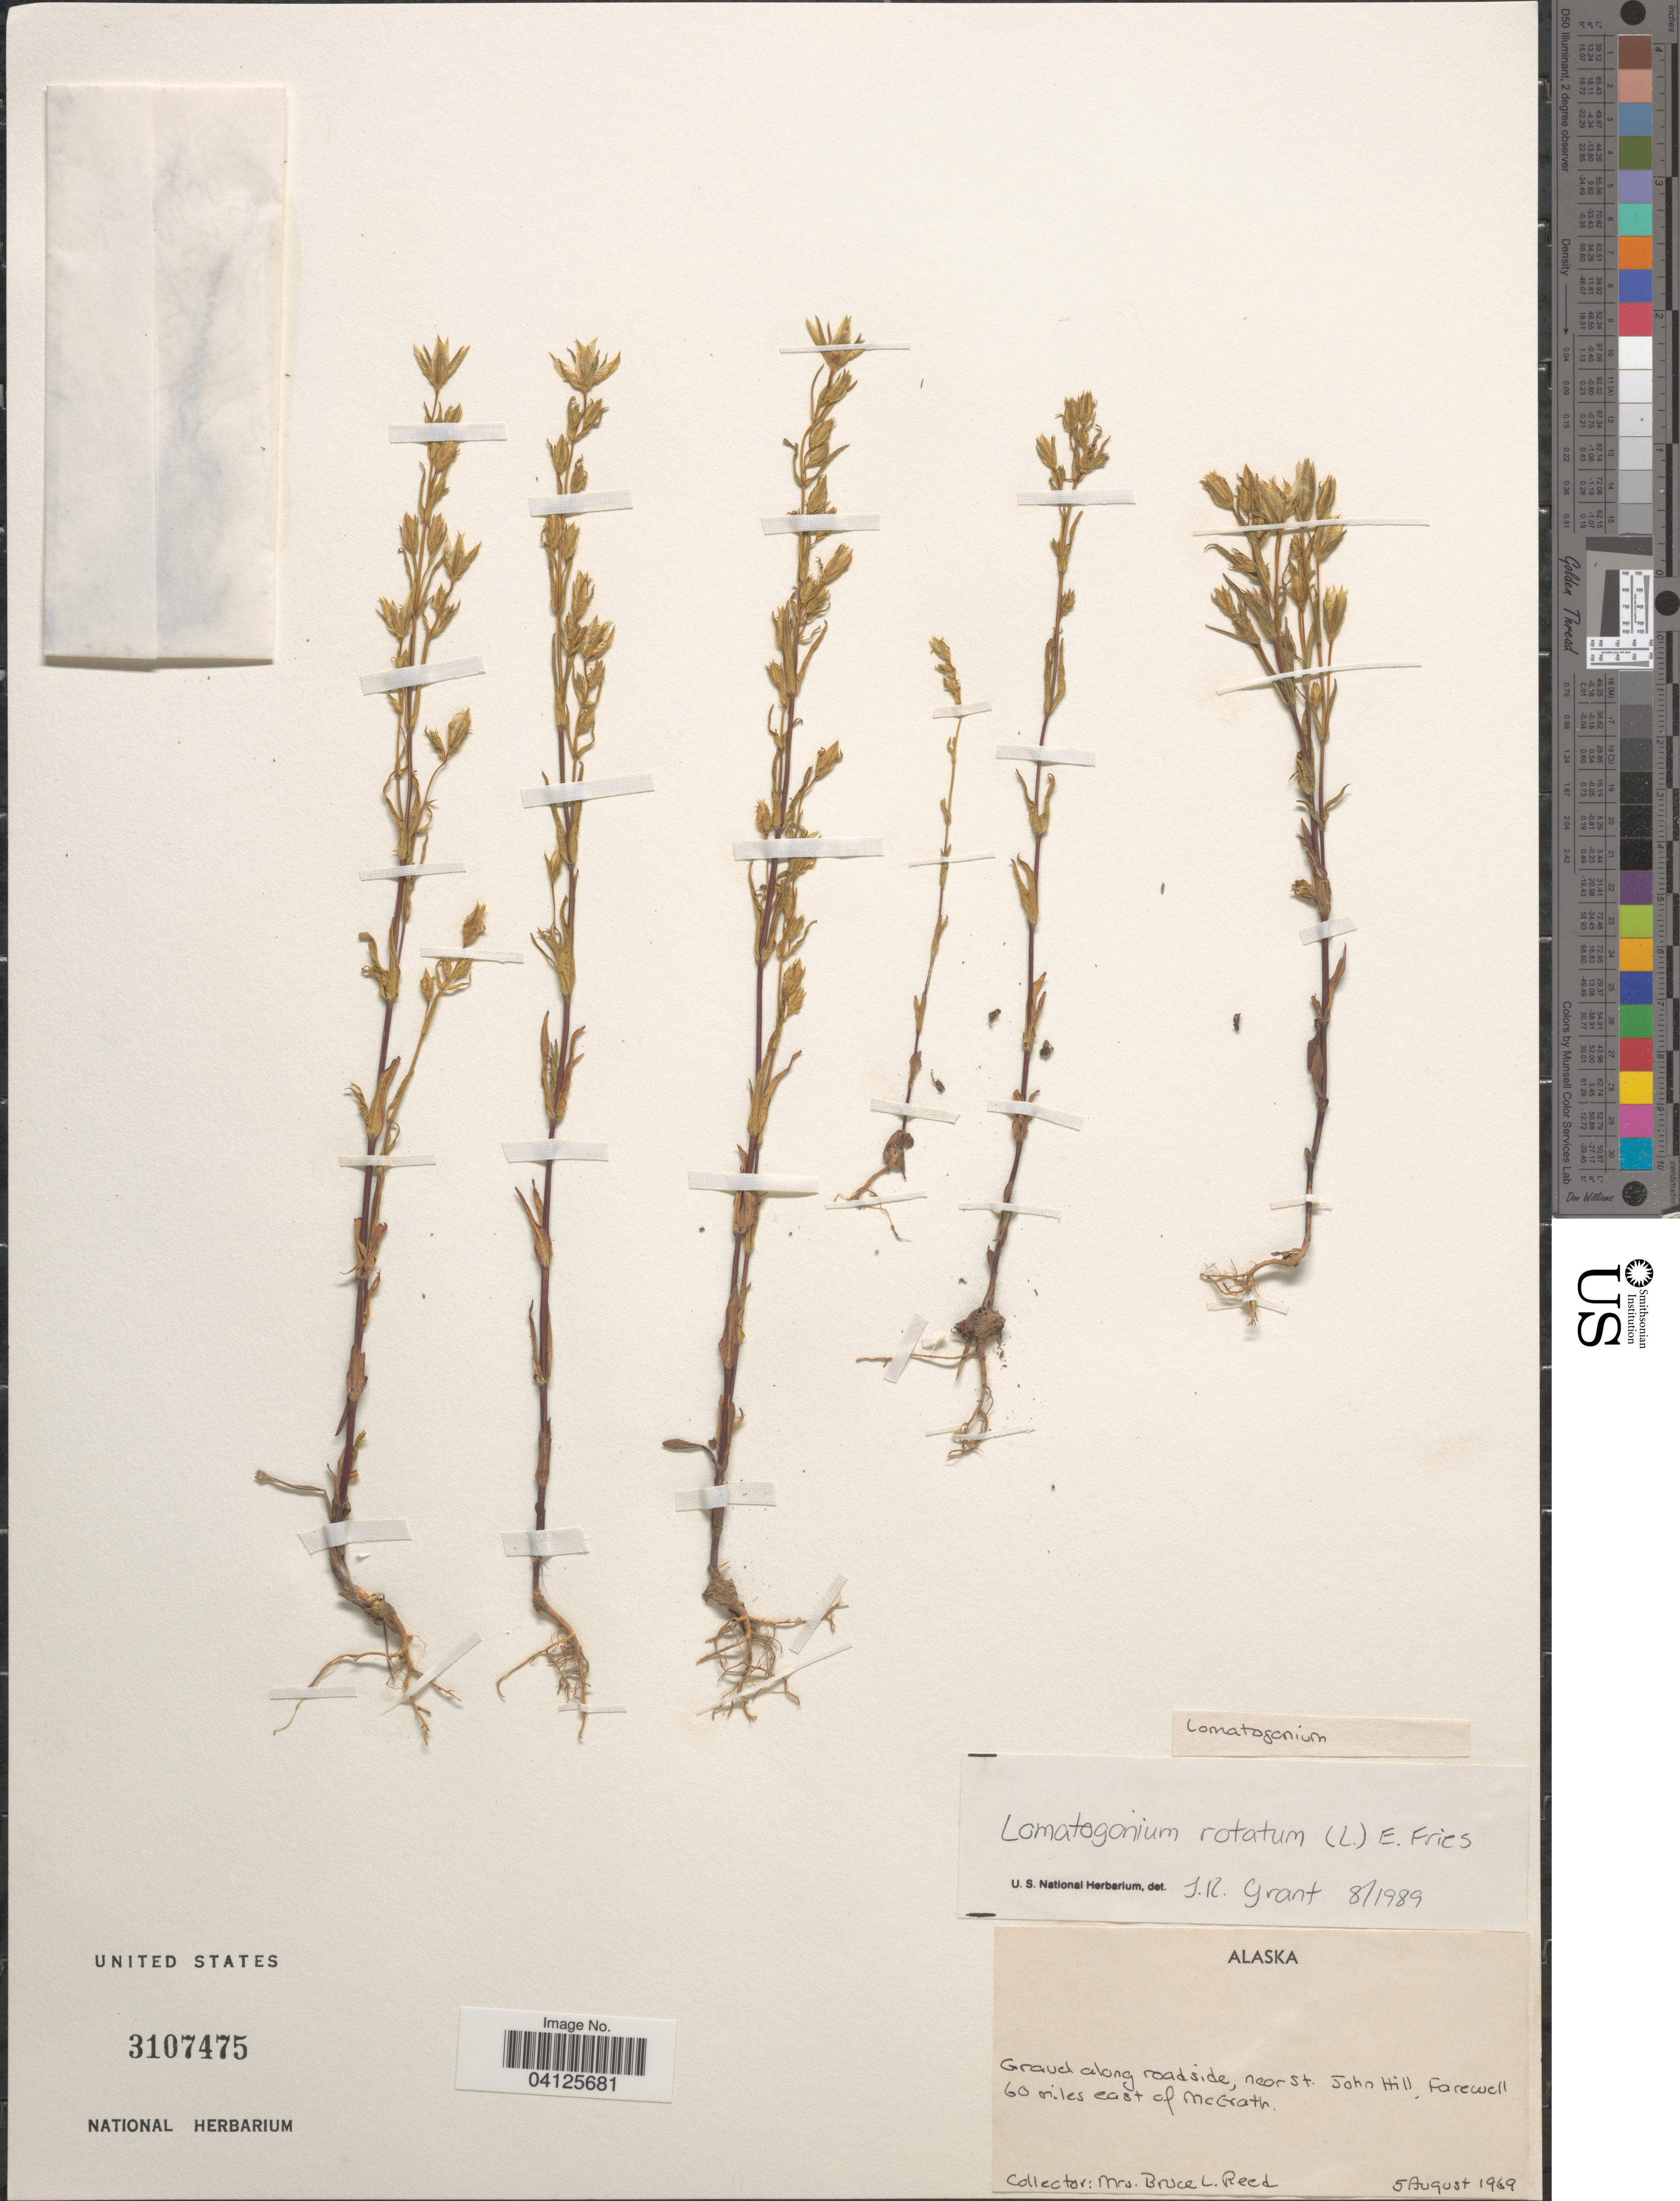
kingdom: Plantae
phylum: Tracheophyta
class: Magnoliopsida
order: Gentianales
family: Gentianaceae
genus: Lomatogonium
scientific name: Lomatogonium rotatum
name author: (L.) Fr.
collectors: B. Reed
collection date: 1969-08-05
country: United States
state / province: Alaska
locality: Gravel along roadside, near St. John Hill, Farewell 60 miles east of McCrath.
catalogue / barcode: US 3107475